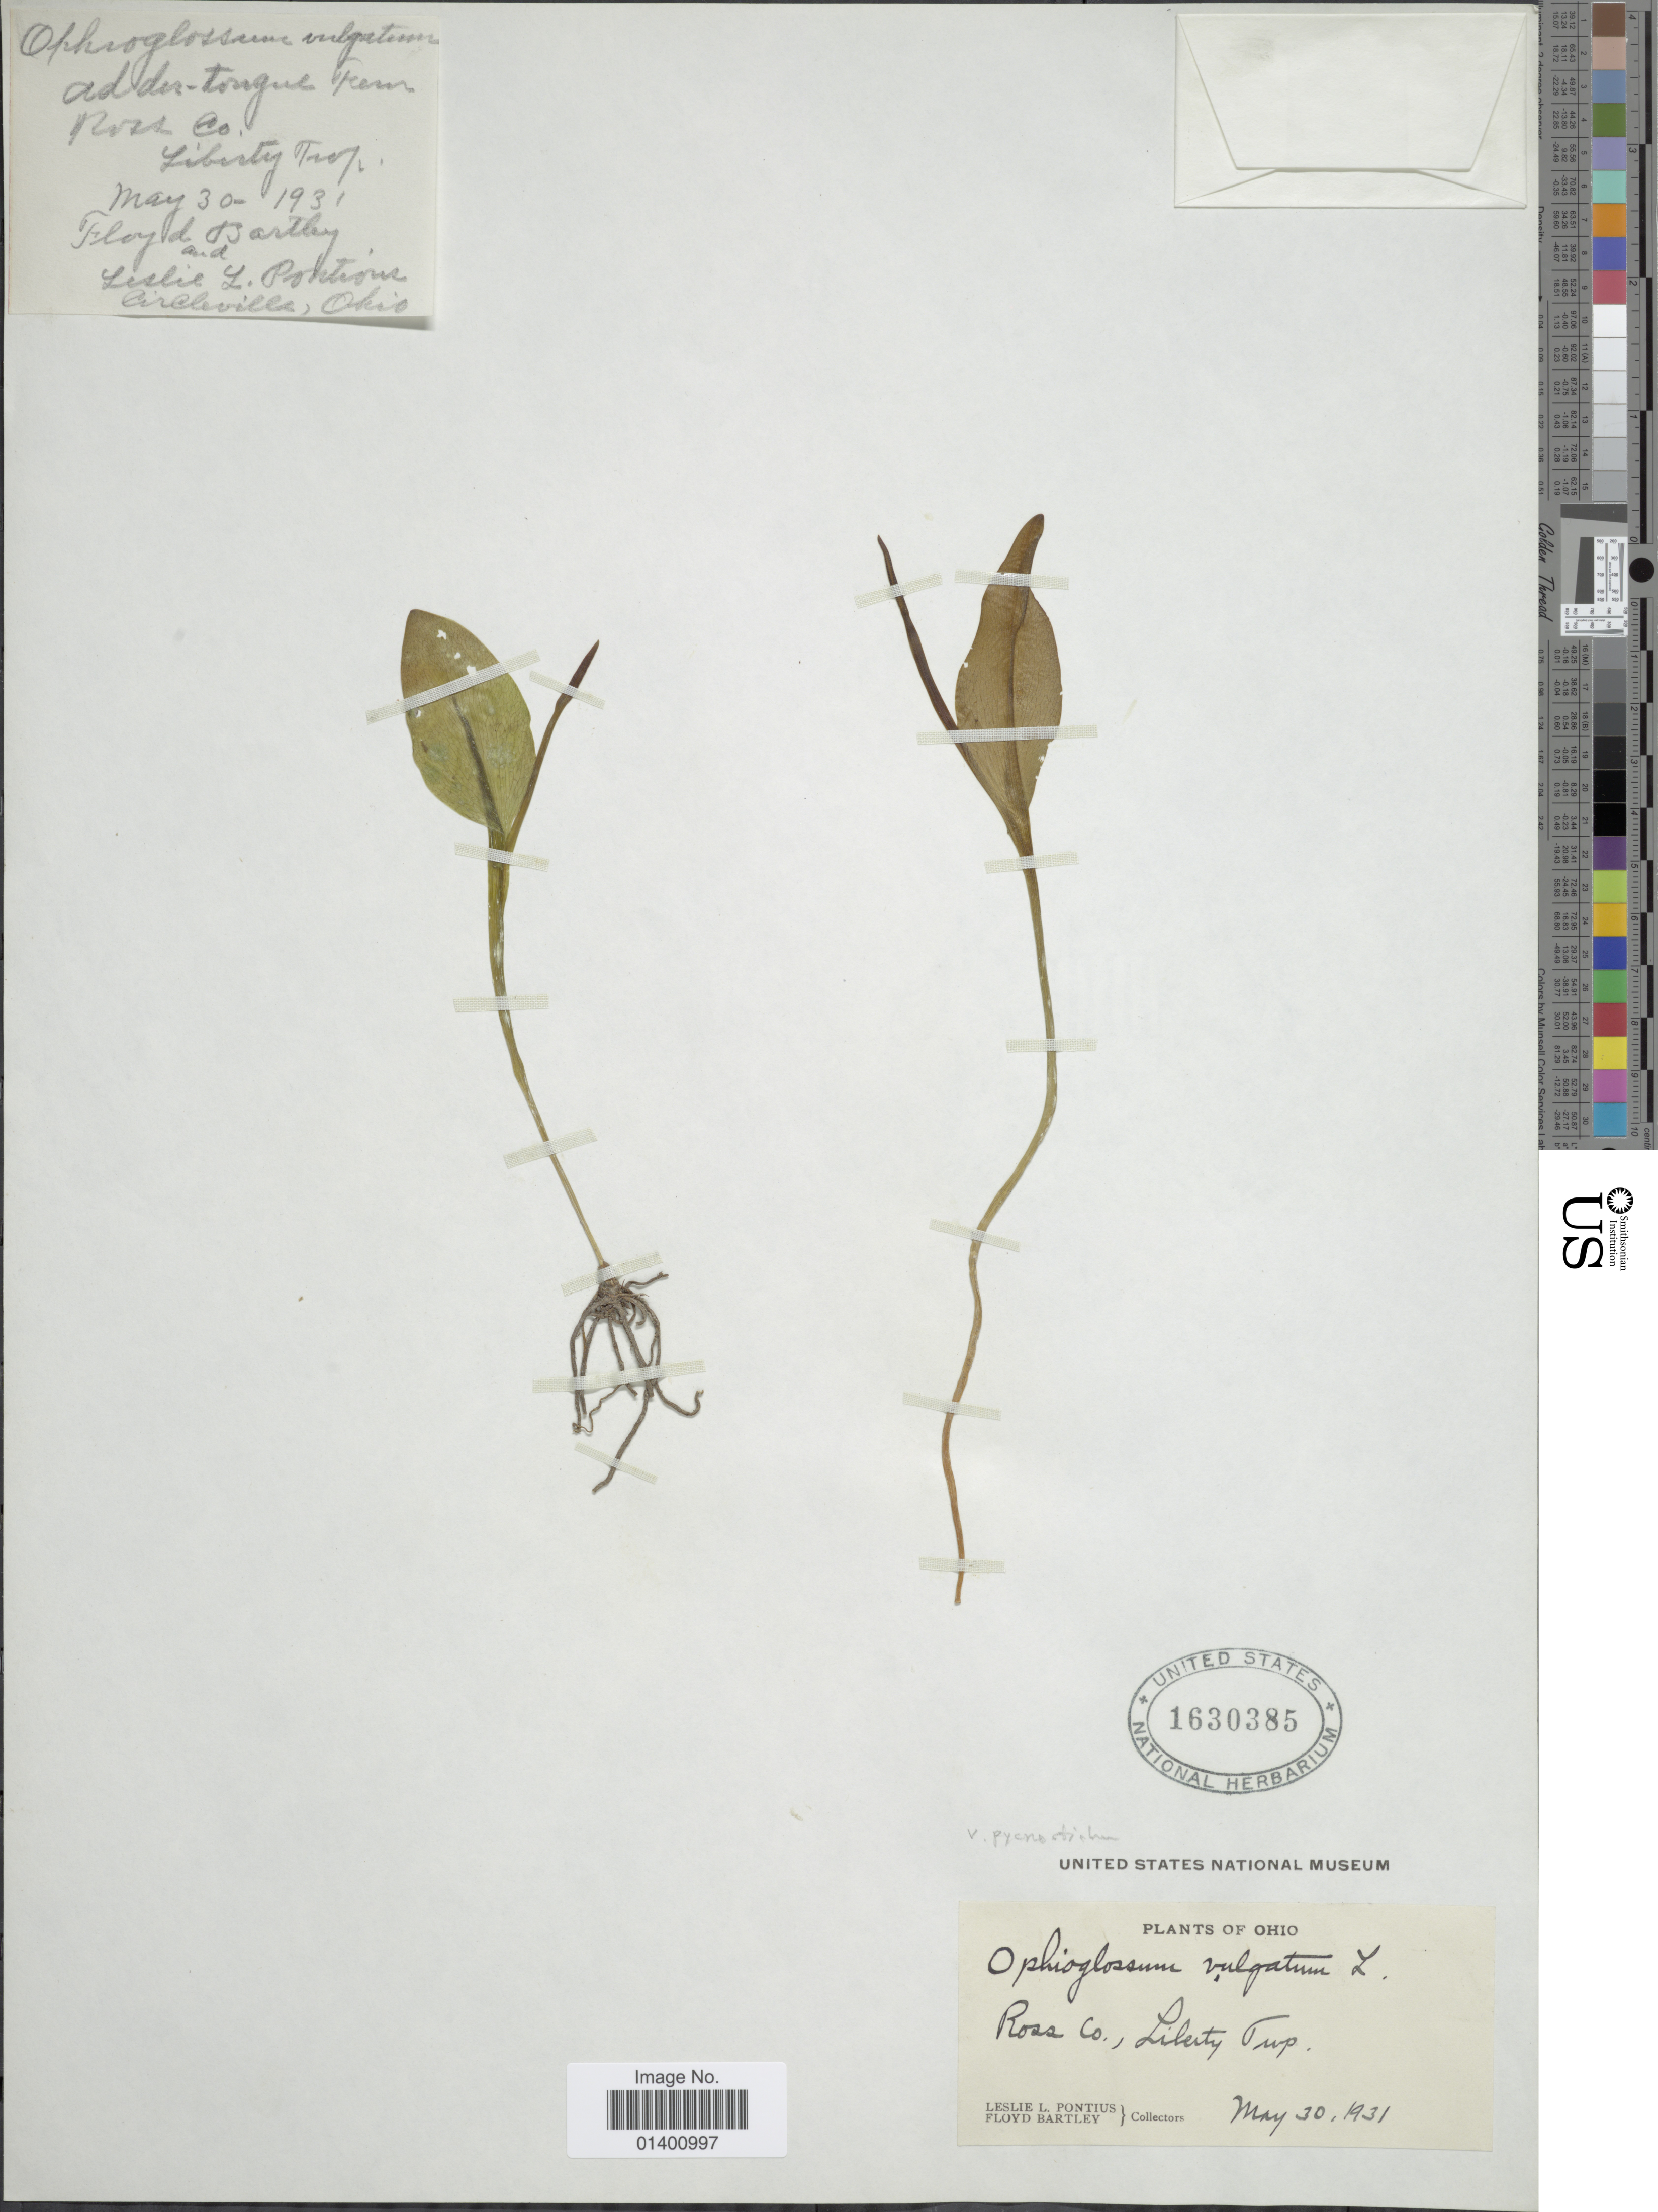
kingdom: Plantae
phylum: Tracheophyta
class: Polypodiopsida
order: Ophioglossales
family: Ophioglossaceae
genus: Ophioglossum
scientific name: Ophioglossum vulgatum var. pycnostichum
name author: Fernald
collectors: L. Pontius & F. Bartley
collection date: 1931-05-30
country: United States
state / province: Ohio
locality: Ross Co., Liberty Twp.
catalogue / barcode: US 1630385